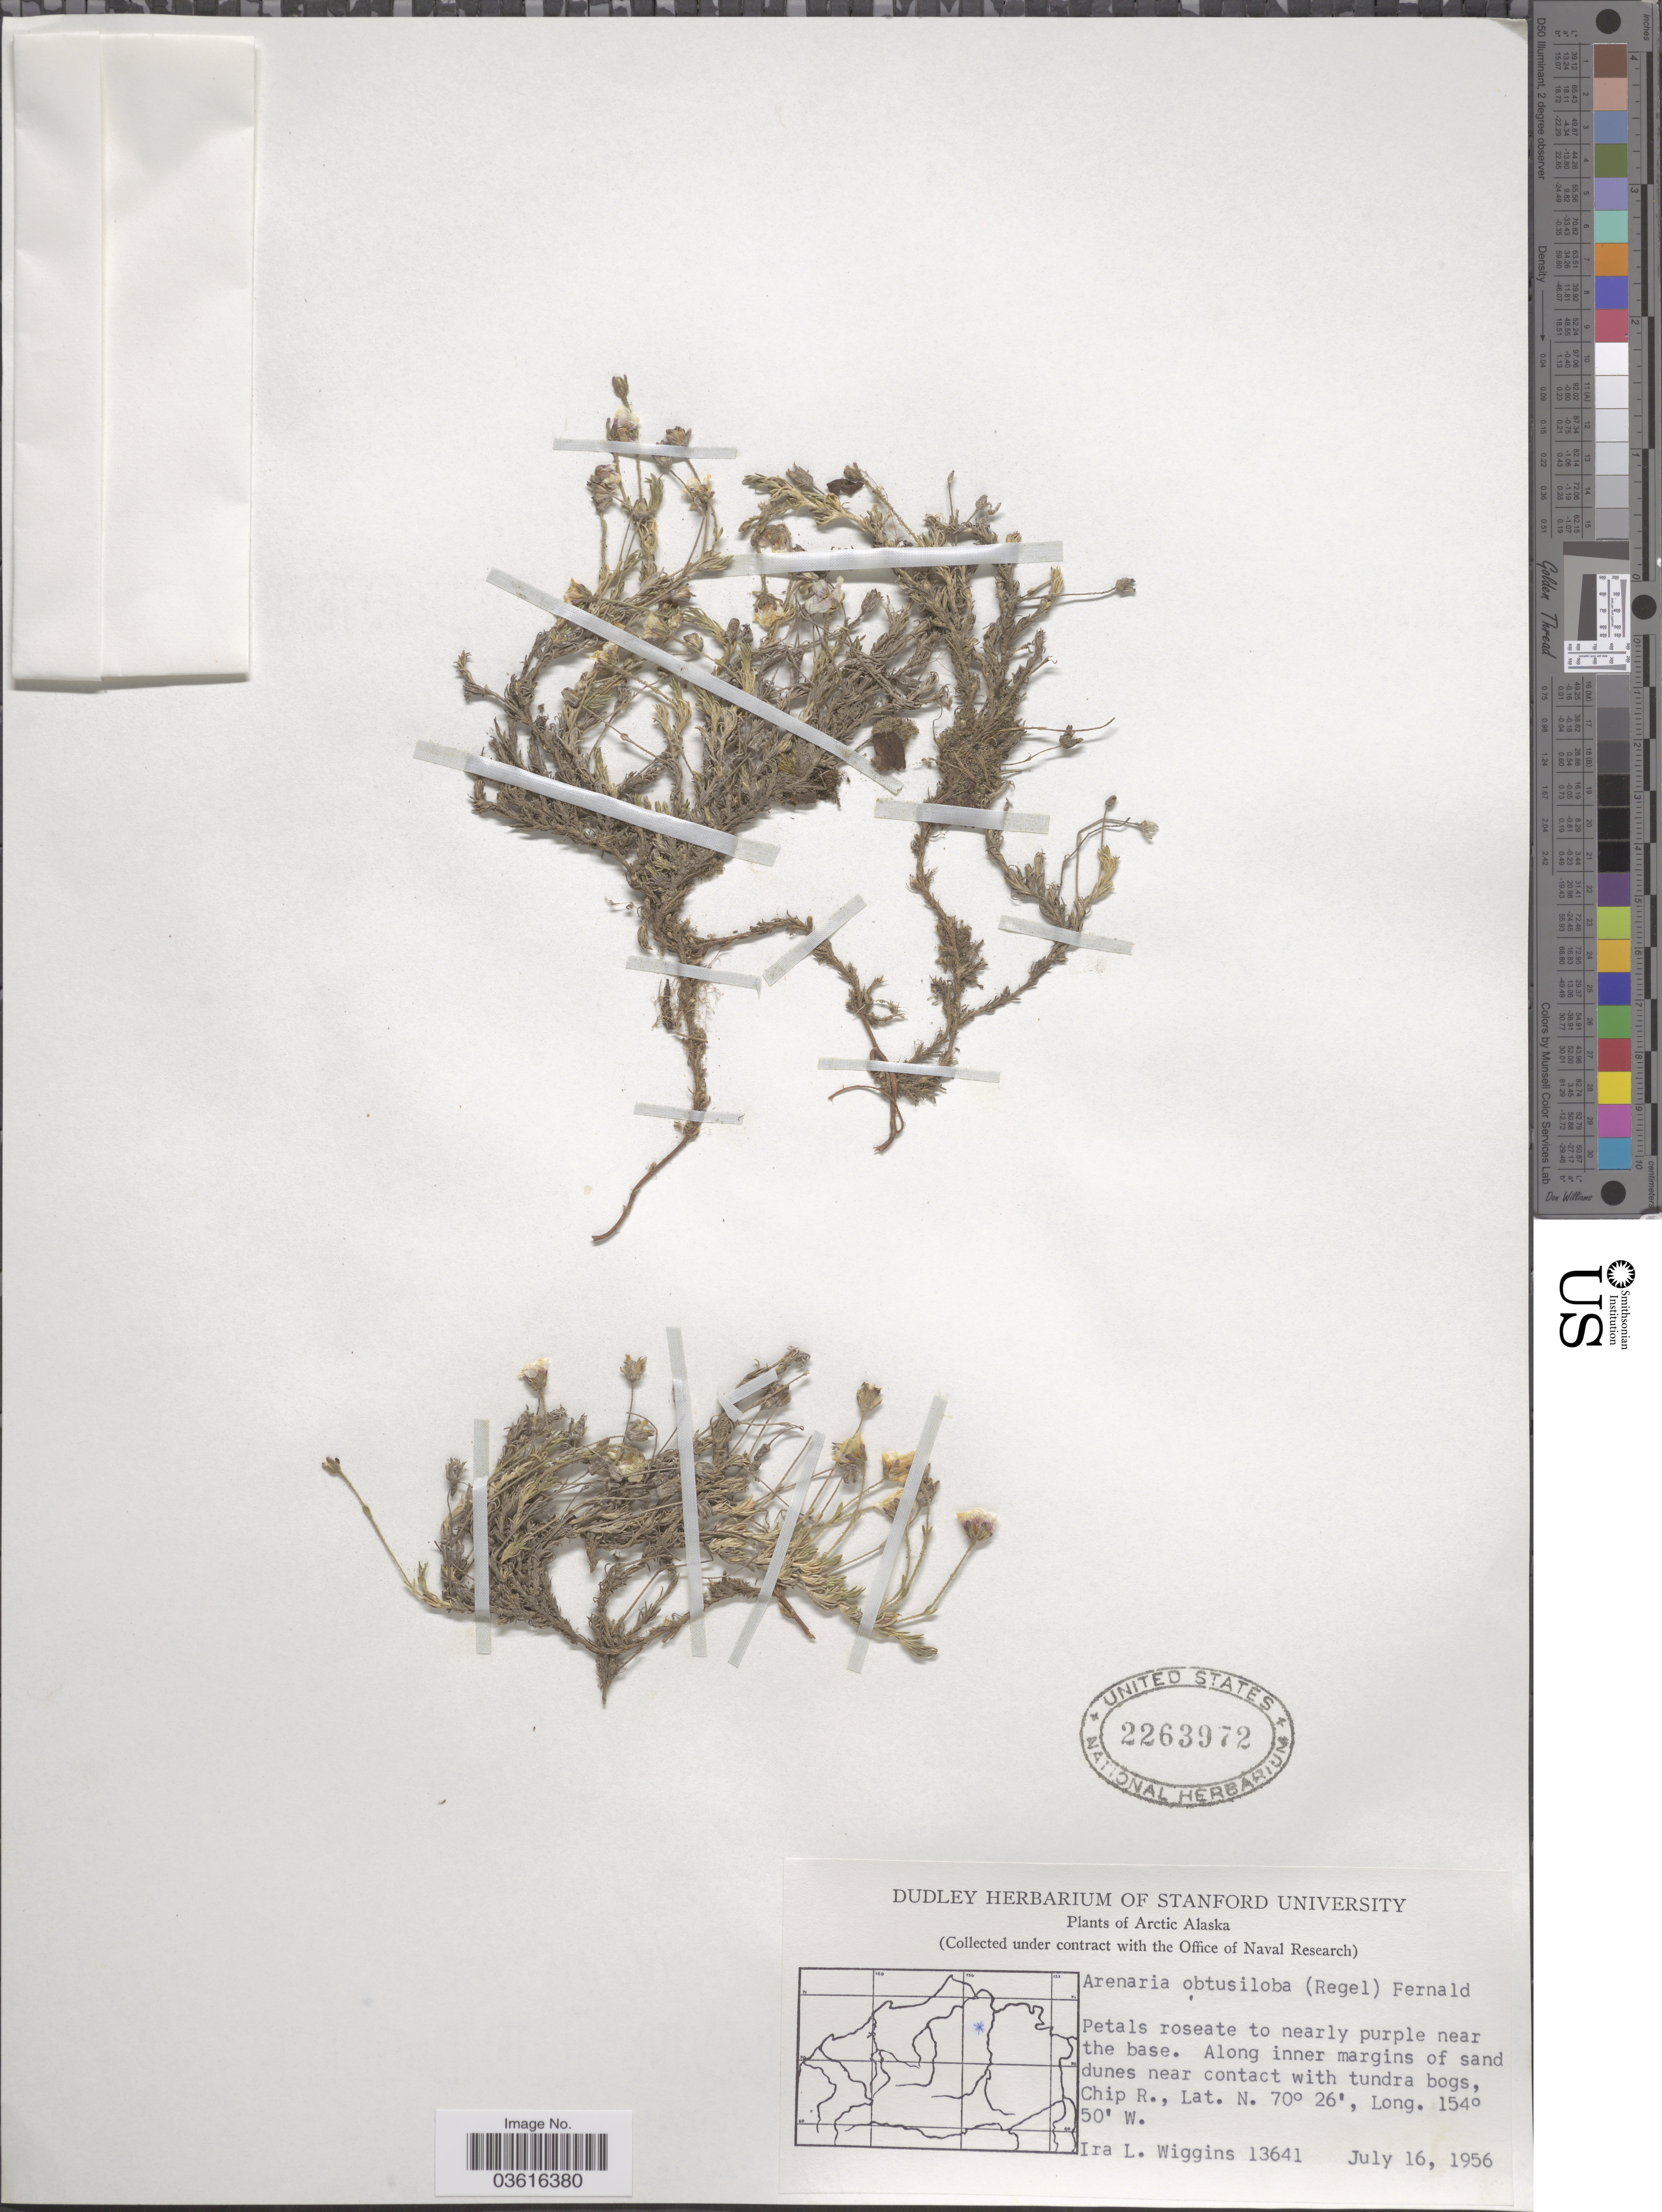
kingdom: Plantae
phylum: Tracheophyta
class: Magnoliopsida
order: Caryophyllales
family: Caryophyllaceae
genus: Cherleria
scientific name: Cherleria obtusiloba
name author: (Rydb.) A.J. Moore & Dillenb.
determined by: Strong, M. T., (US), Smithsonian Institution - National Museum of Natural History (UNITED STATES)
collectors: I. L. Wiggins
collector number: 13641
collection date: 1956-07-16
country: United States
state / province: Alaska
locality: Arctic Alaska. Chip R.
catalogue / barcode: US 2263972